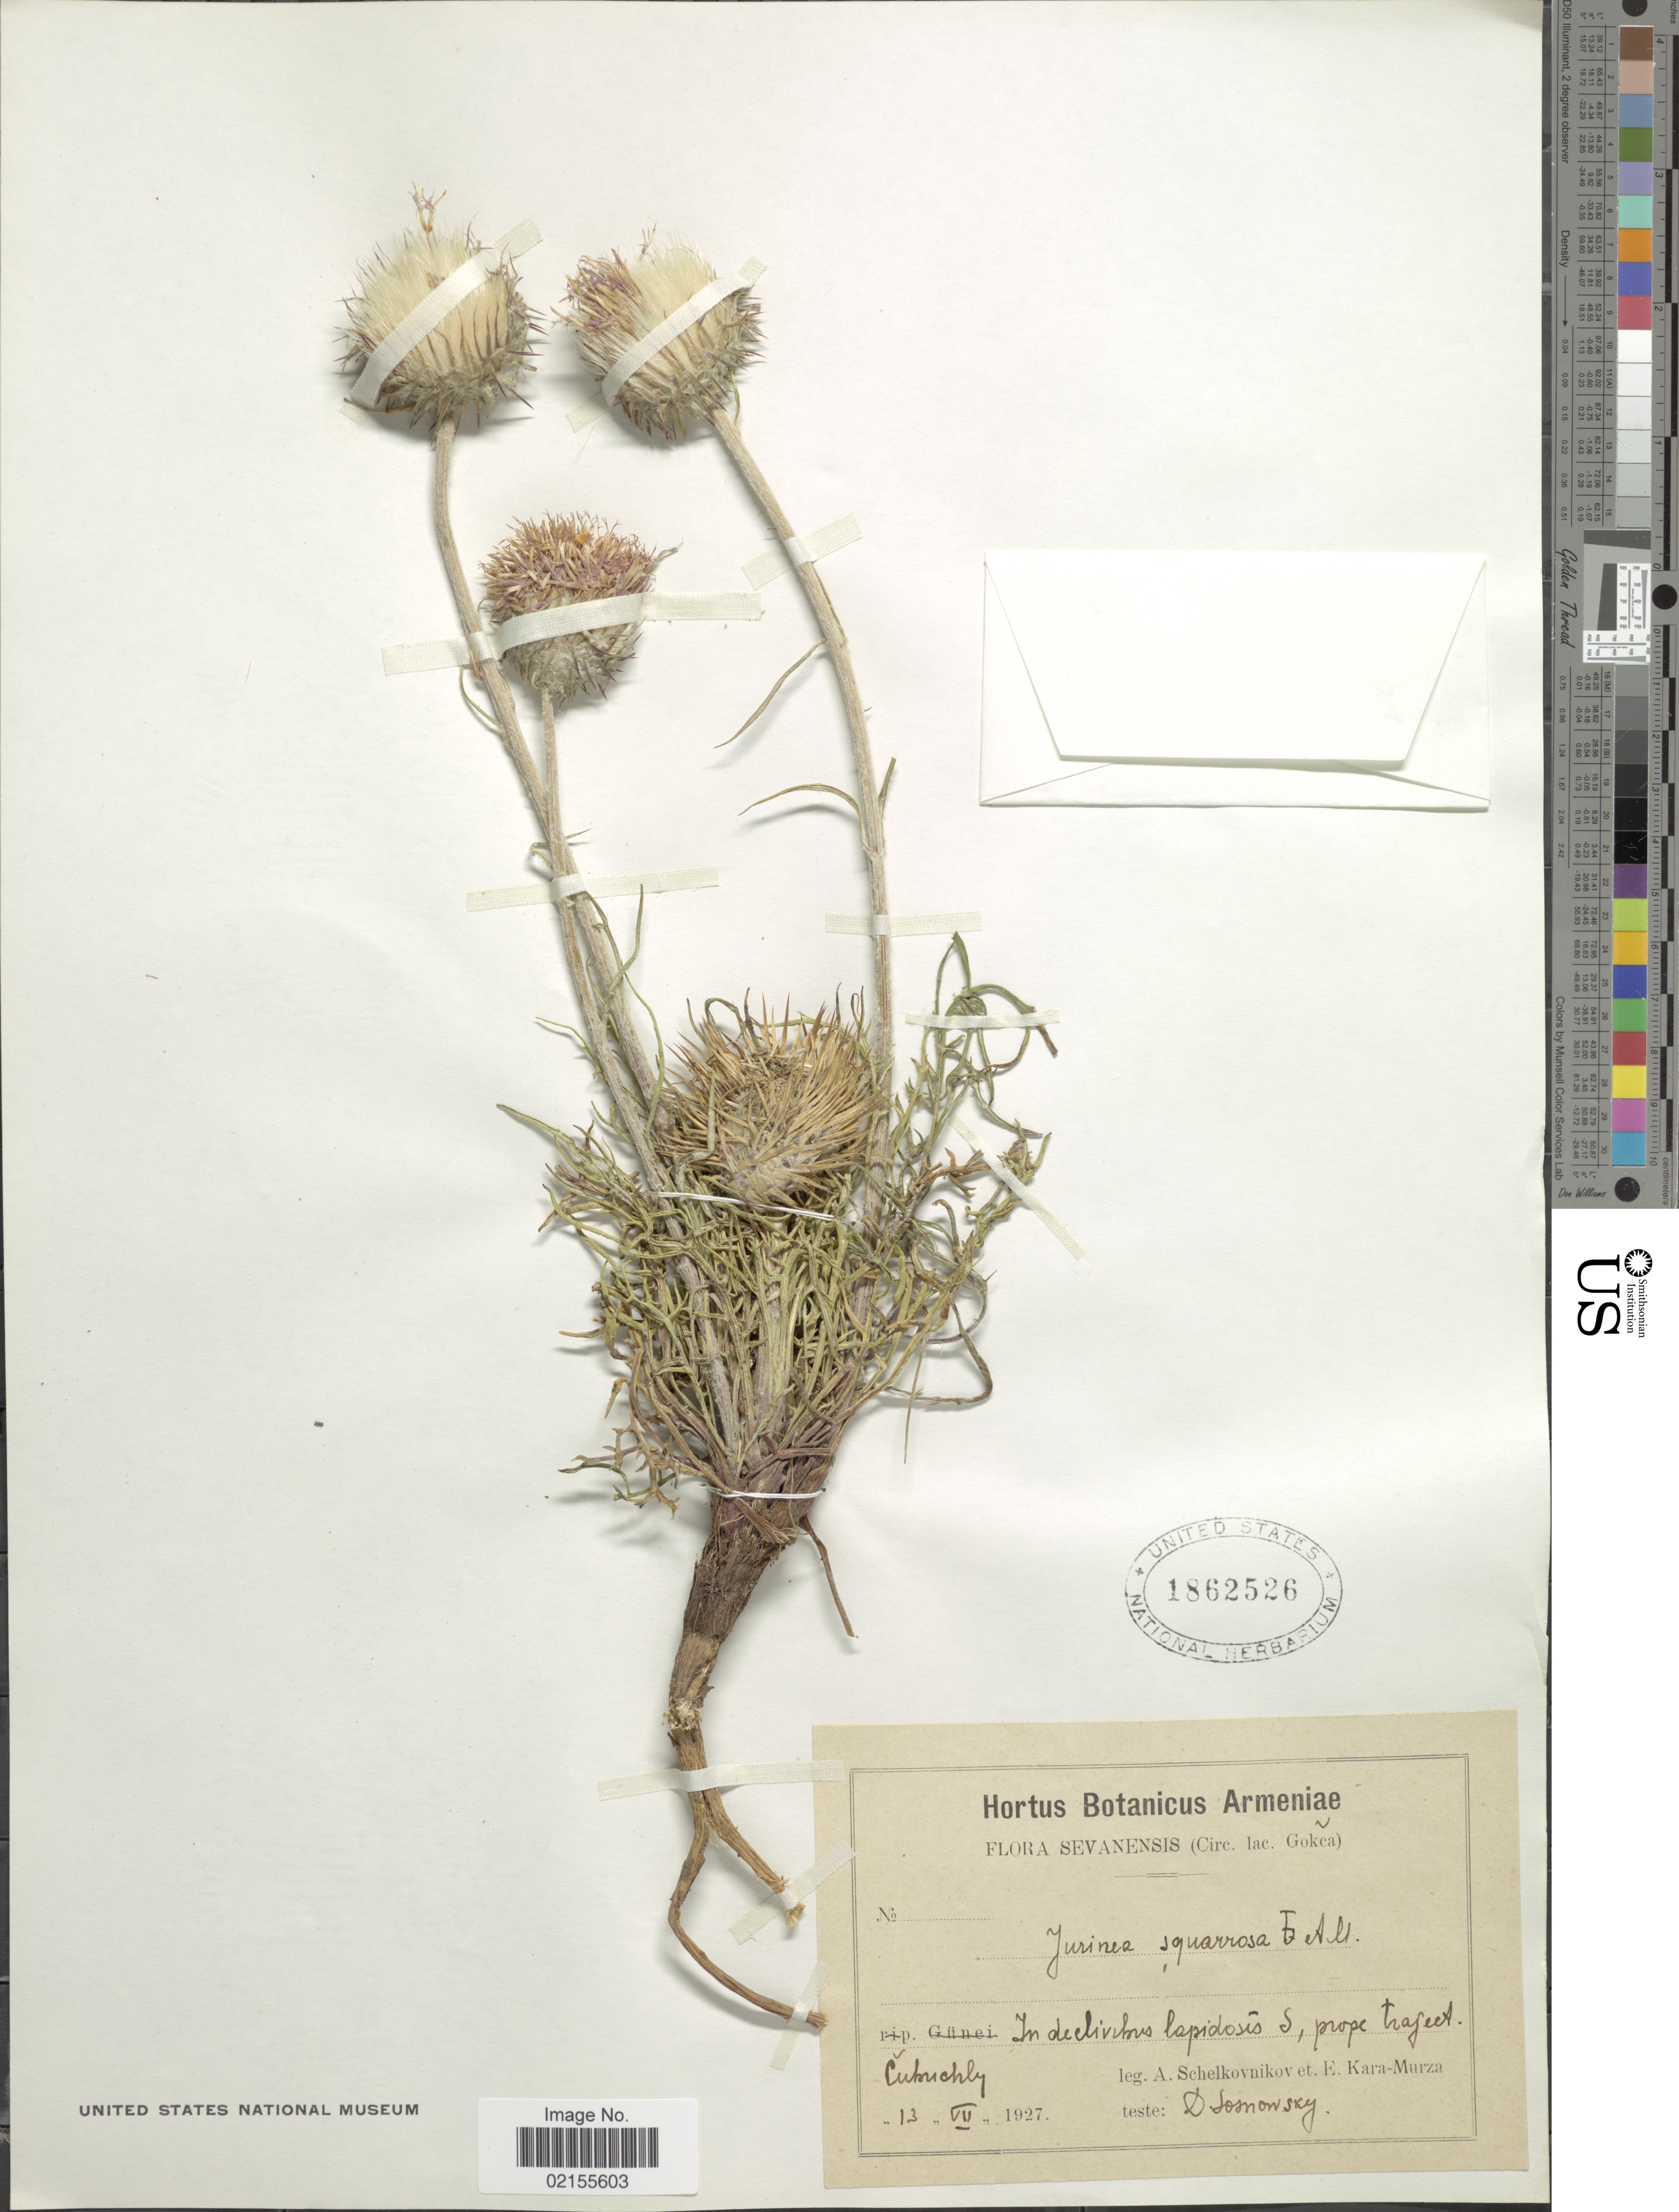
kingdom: Plantae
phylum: Tracheophyta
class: Magnoliopsida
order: Asterales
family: Asteraceae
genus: Jurinea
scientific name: Jurinea squarrosa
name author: Fisch. & C.A. Mey.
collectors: A. B. Schelkovnikov & E. Kara-Murza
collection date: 1927-07-13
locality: Sevanensis (Circ. lac. Gokea), In declivibis lapidosis S. prope trageet Cubuchly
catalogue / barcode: US 1862526